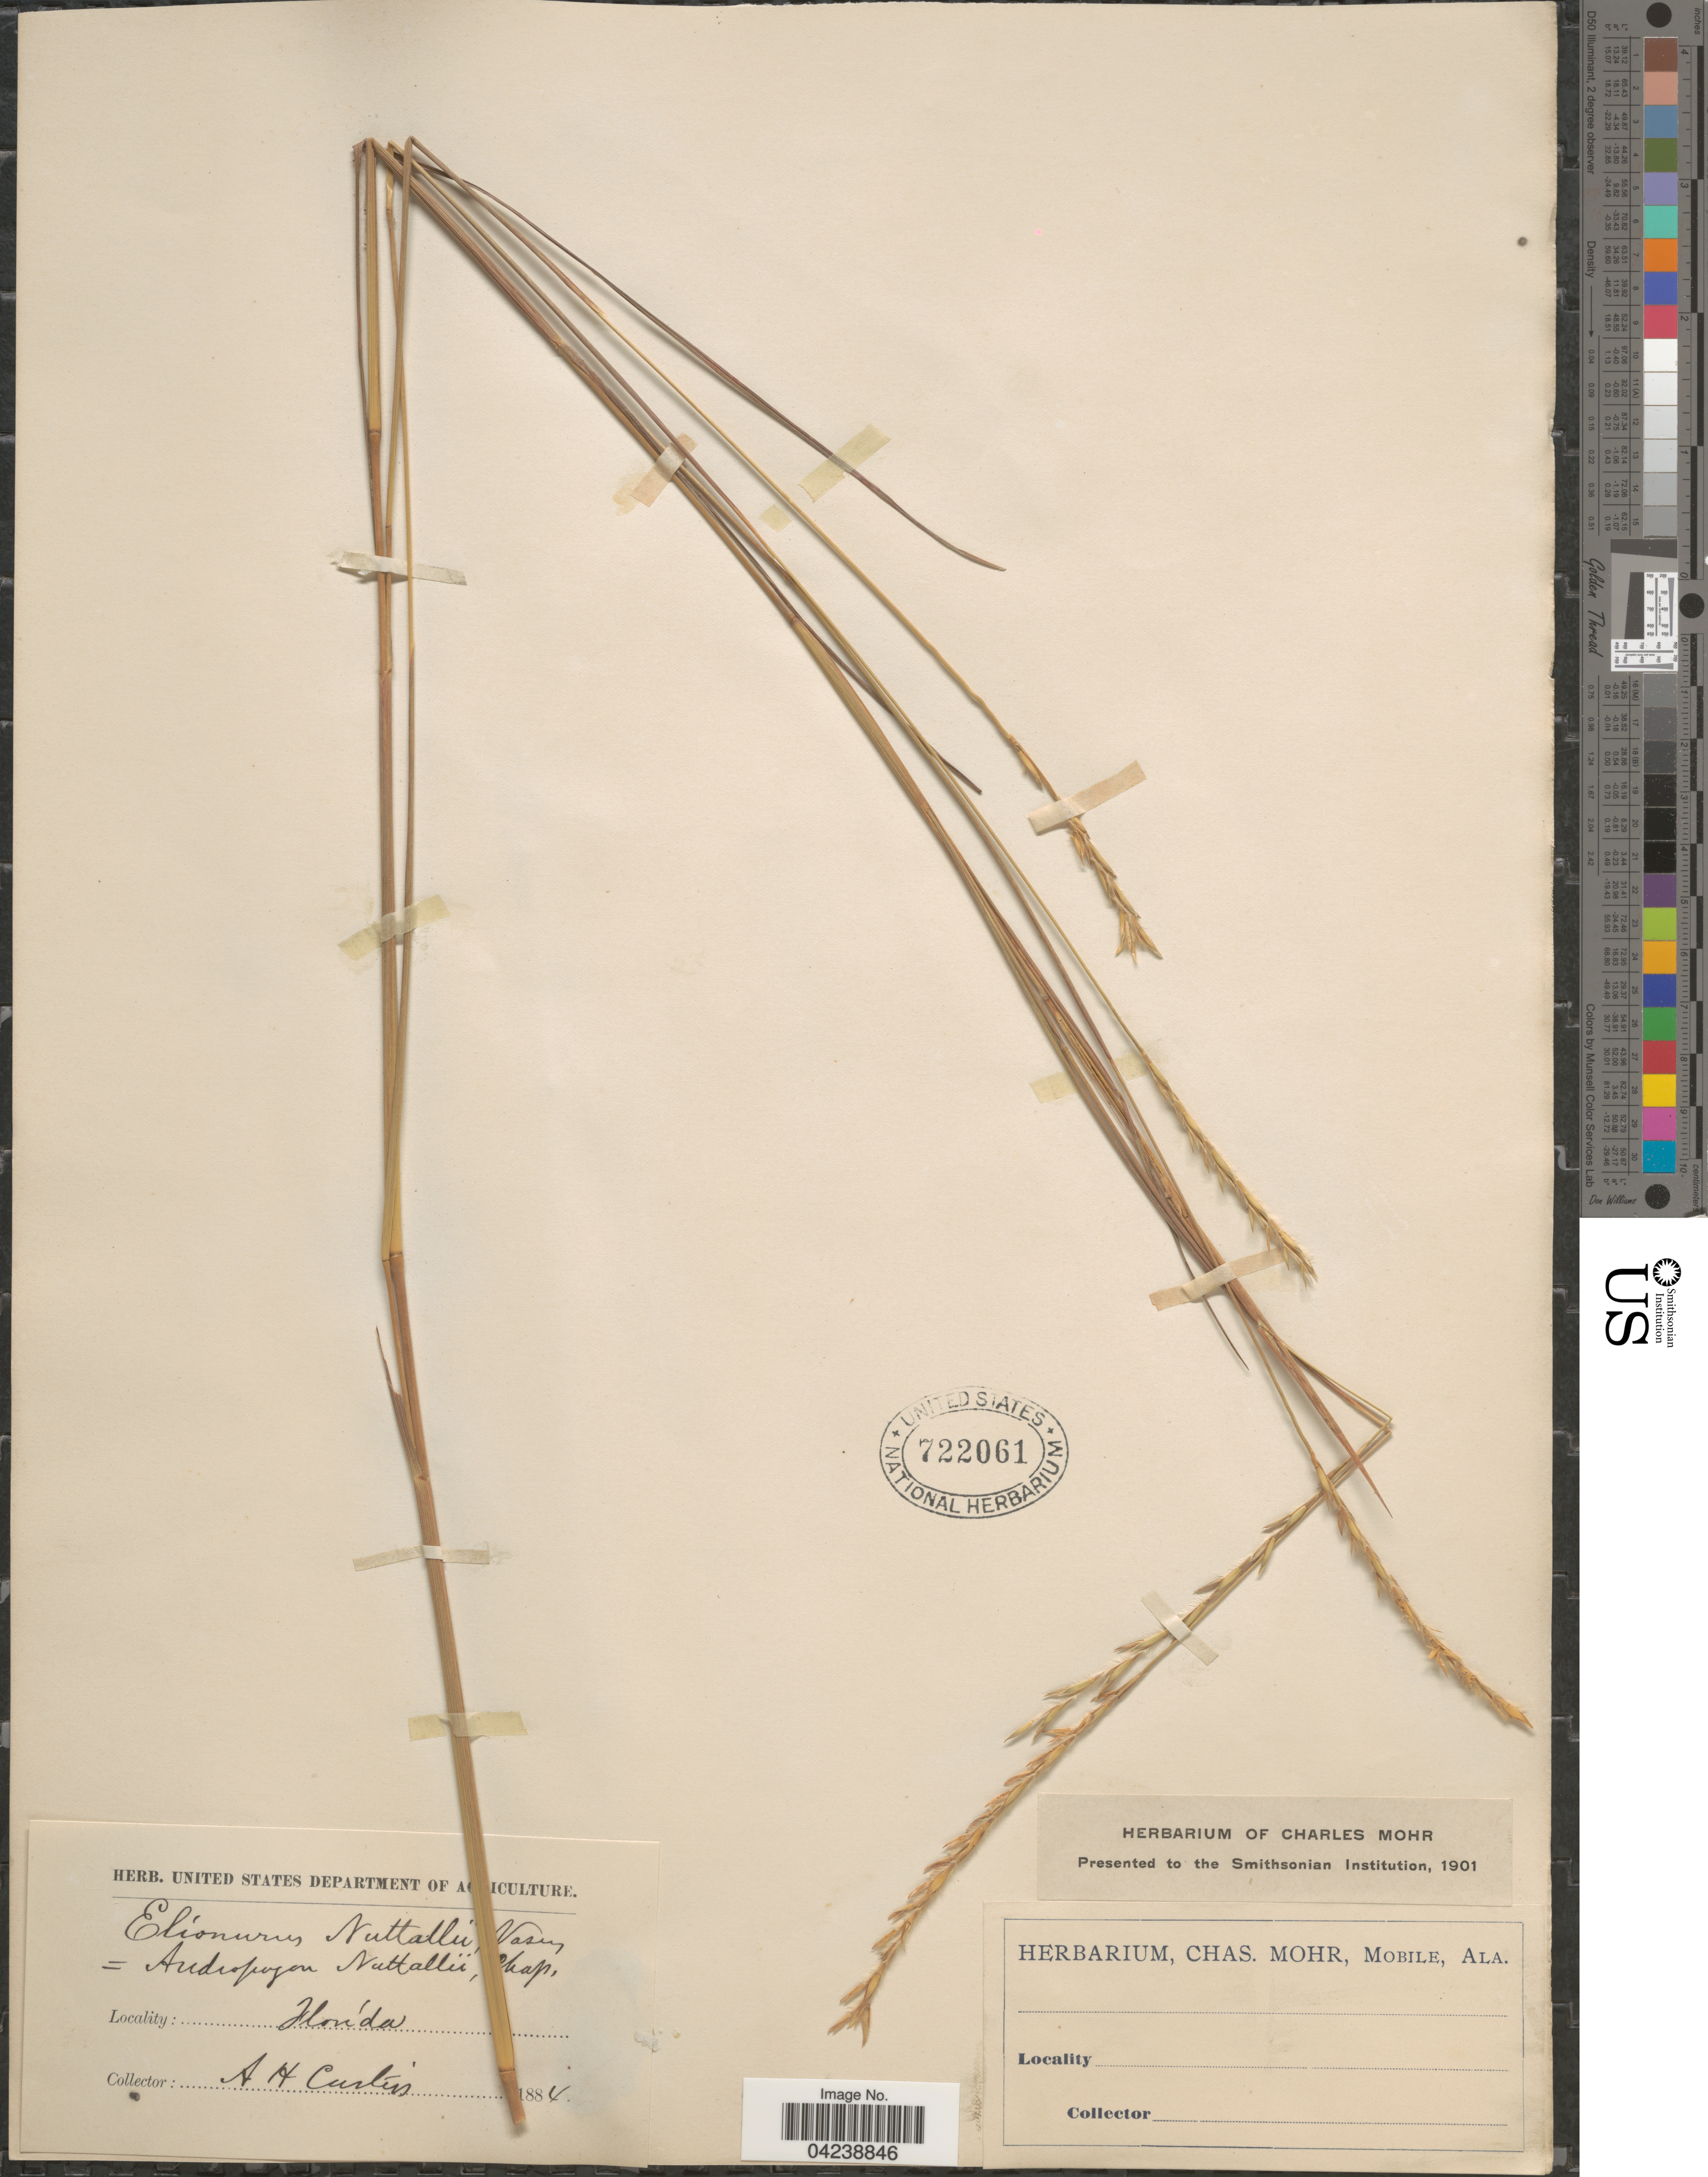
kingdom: Plantae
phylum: Tracheophyta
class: Liliopsida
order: Poales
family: Poaceae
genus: Elionurus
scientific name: Elionurus tripsacoides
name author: Humb. & Bonpl. ex Willd.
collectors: A. H. Curtiss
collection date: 1884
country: United States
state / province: Florida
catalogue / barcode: US 722061